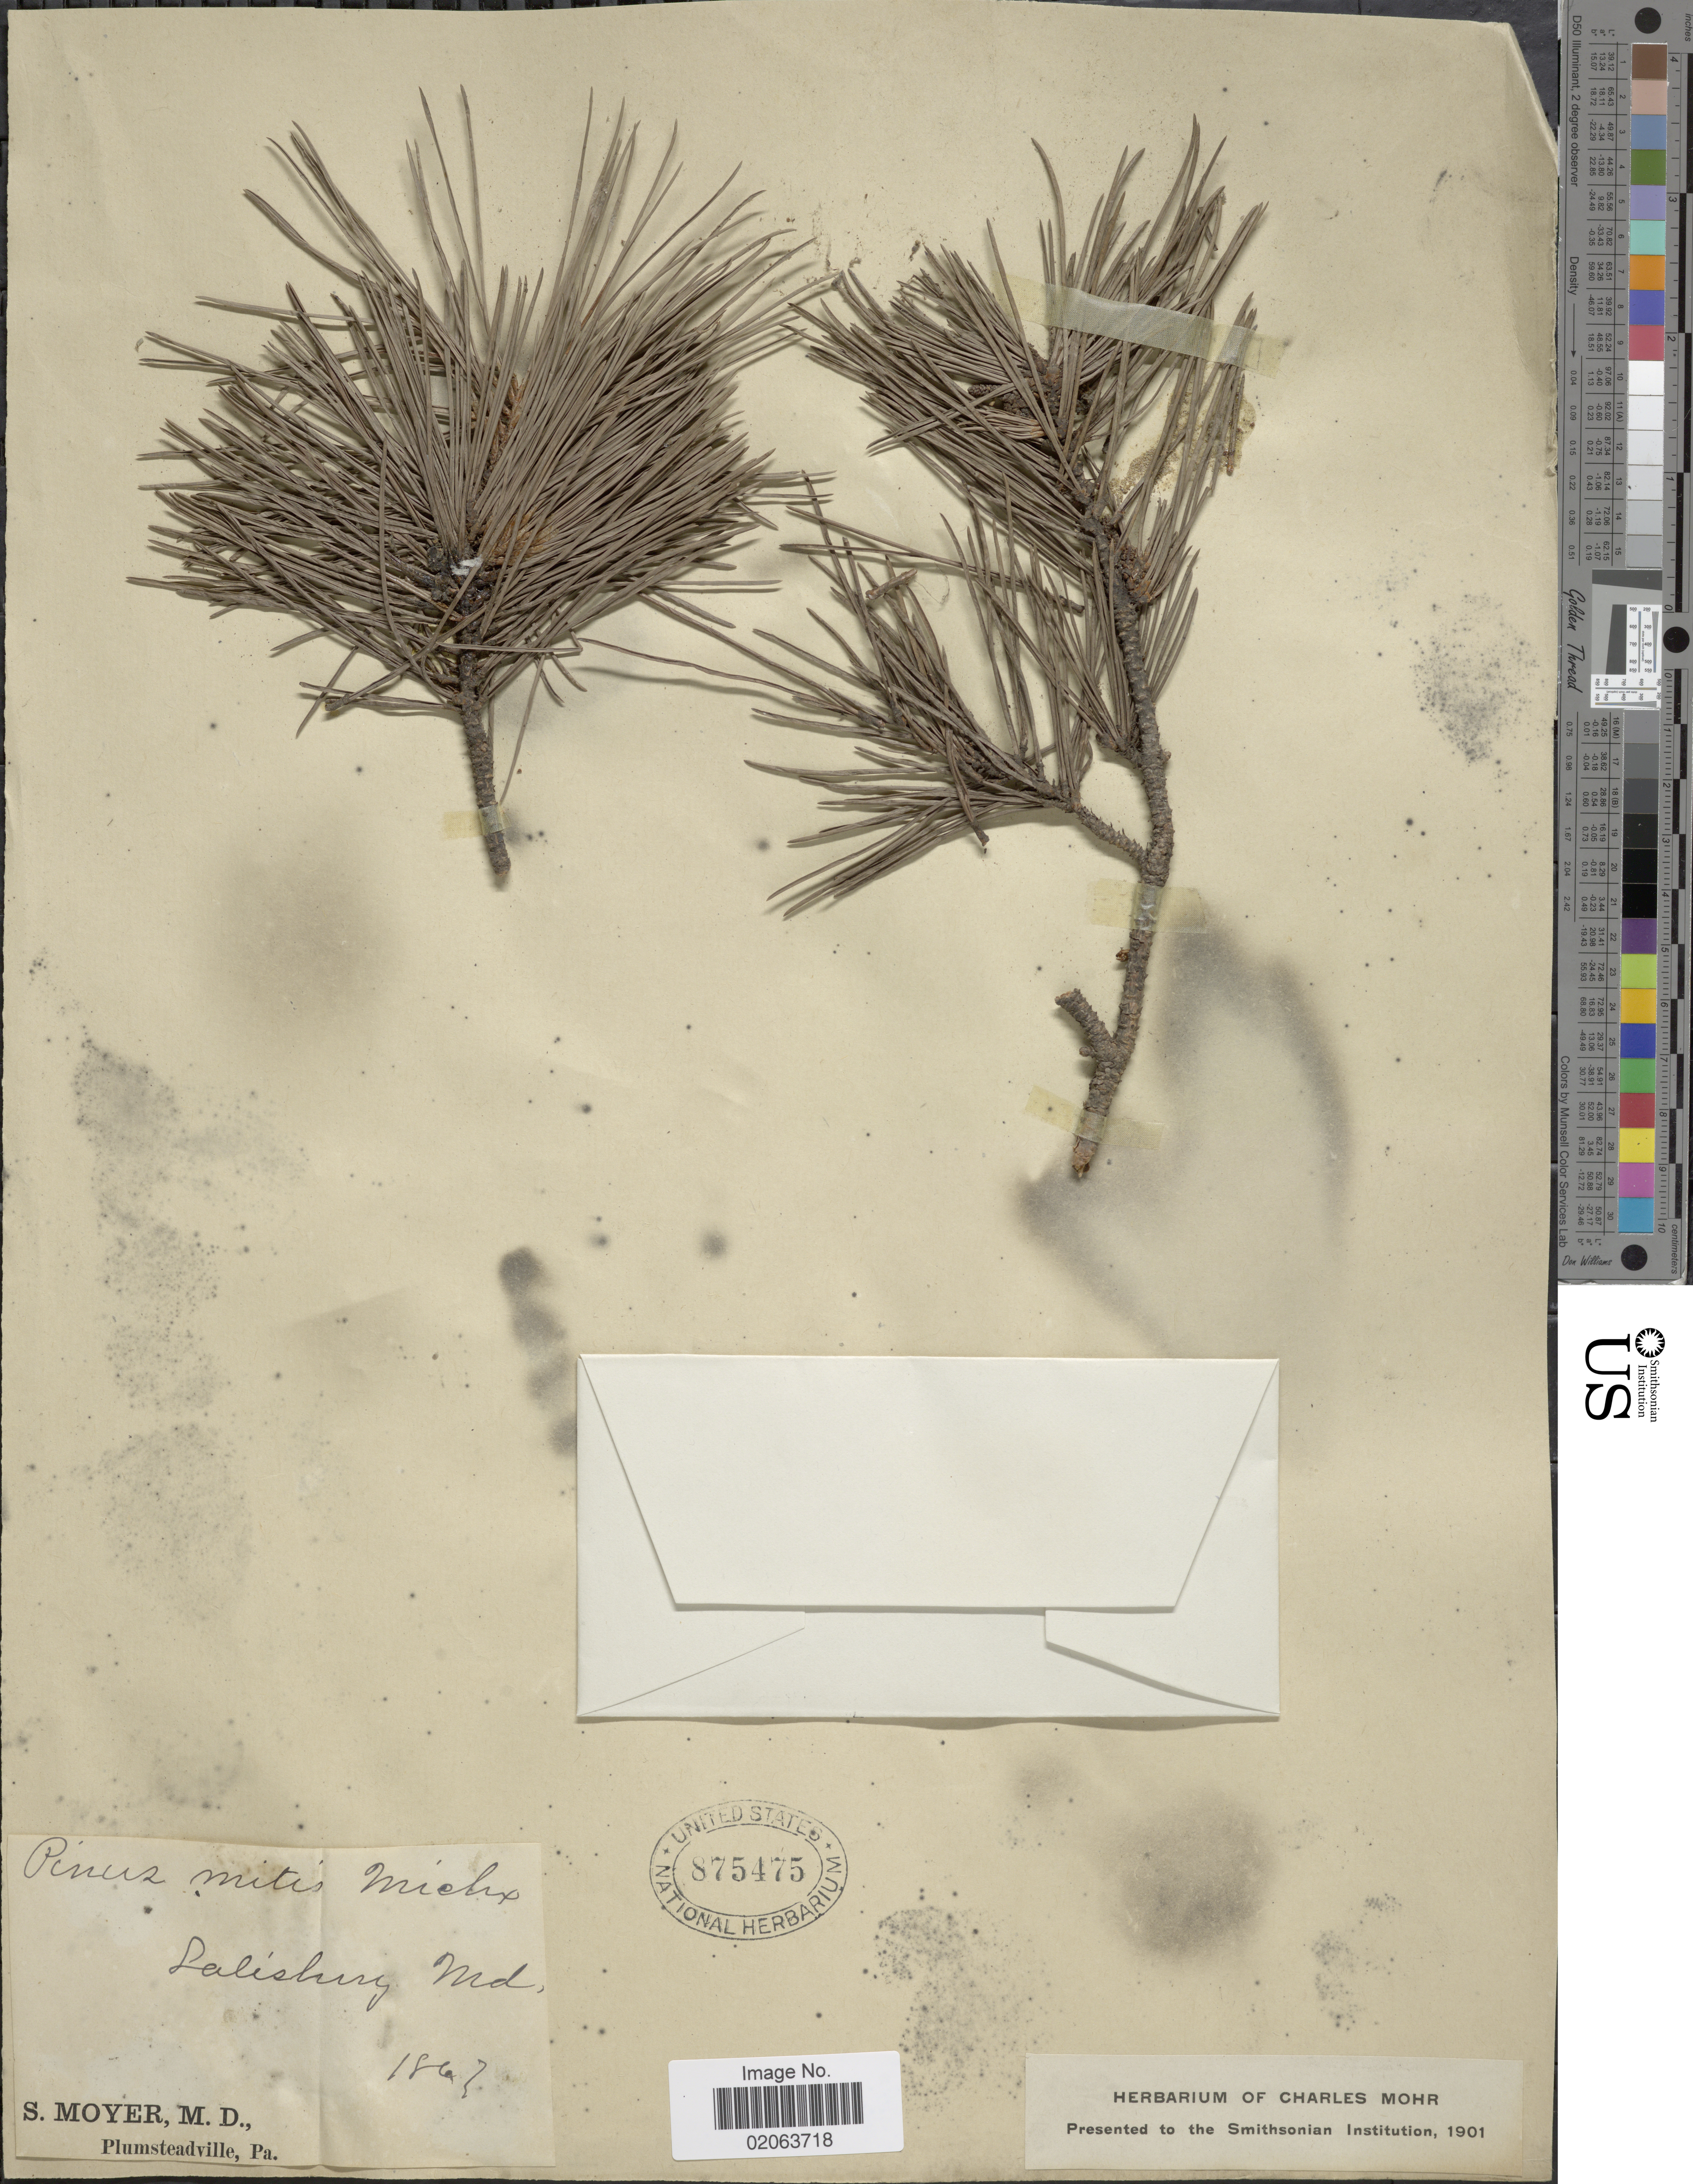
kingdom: Plantae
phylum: Tracheophyta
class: Pinopsida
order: Pinales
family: Pinaceae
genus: Pinus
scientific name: Pinus echinata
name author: Mill.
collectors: S. Moyer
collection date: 1867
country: United States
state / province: Maryland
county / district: Wicomico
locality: Salisbury, Md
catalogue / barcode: US 875475